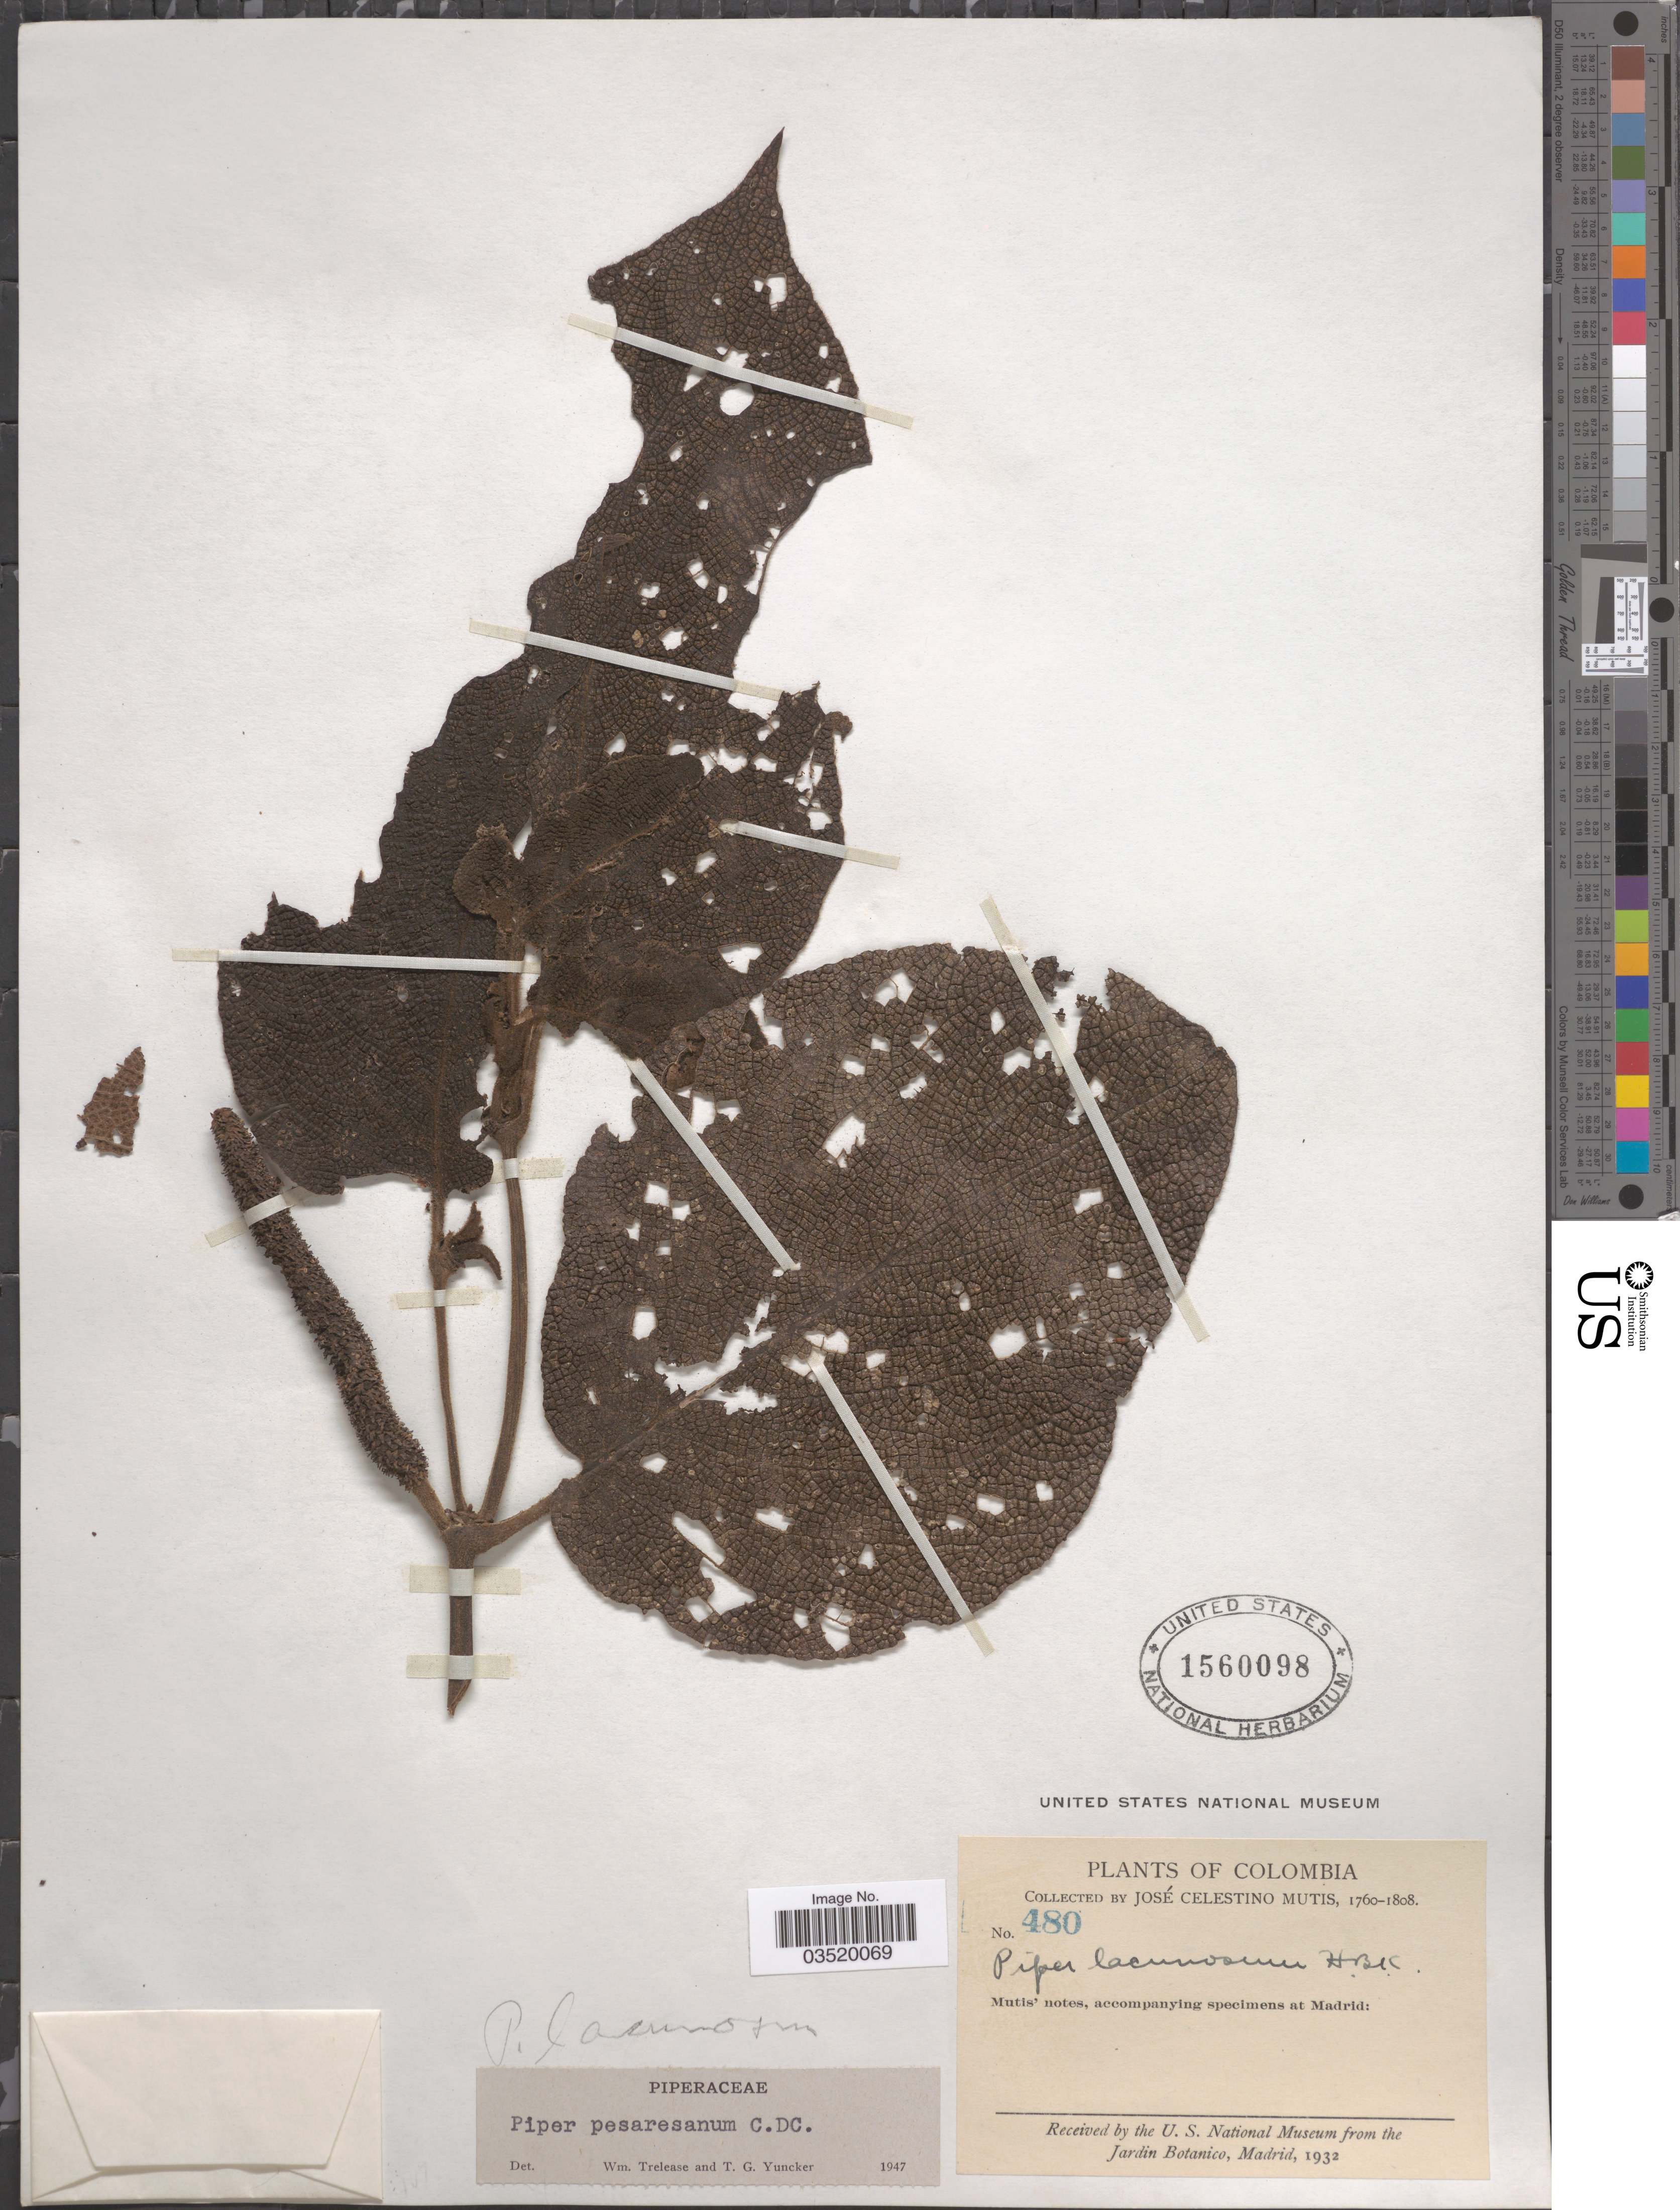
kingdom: Plantae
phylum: Tracheophyta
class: Magnoliopsida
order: Piperales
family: Piperaceae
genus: Piper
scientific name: Piper lacunosum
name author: Kunth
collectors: J. C. B. Mutis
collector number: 480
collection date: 1760/1808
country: Colombia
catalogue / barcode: US 1560098